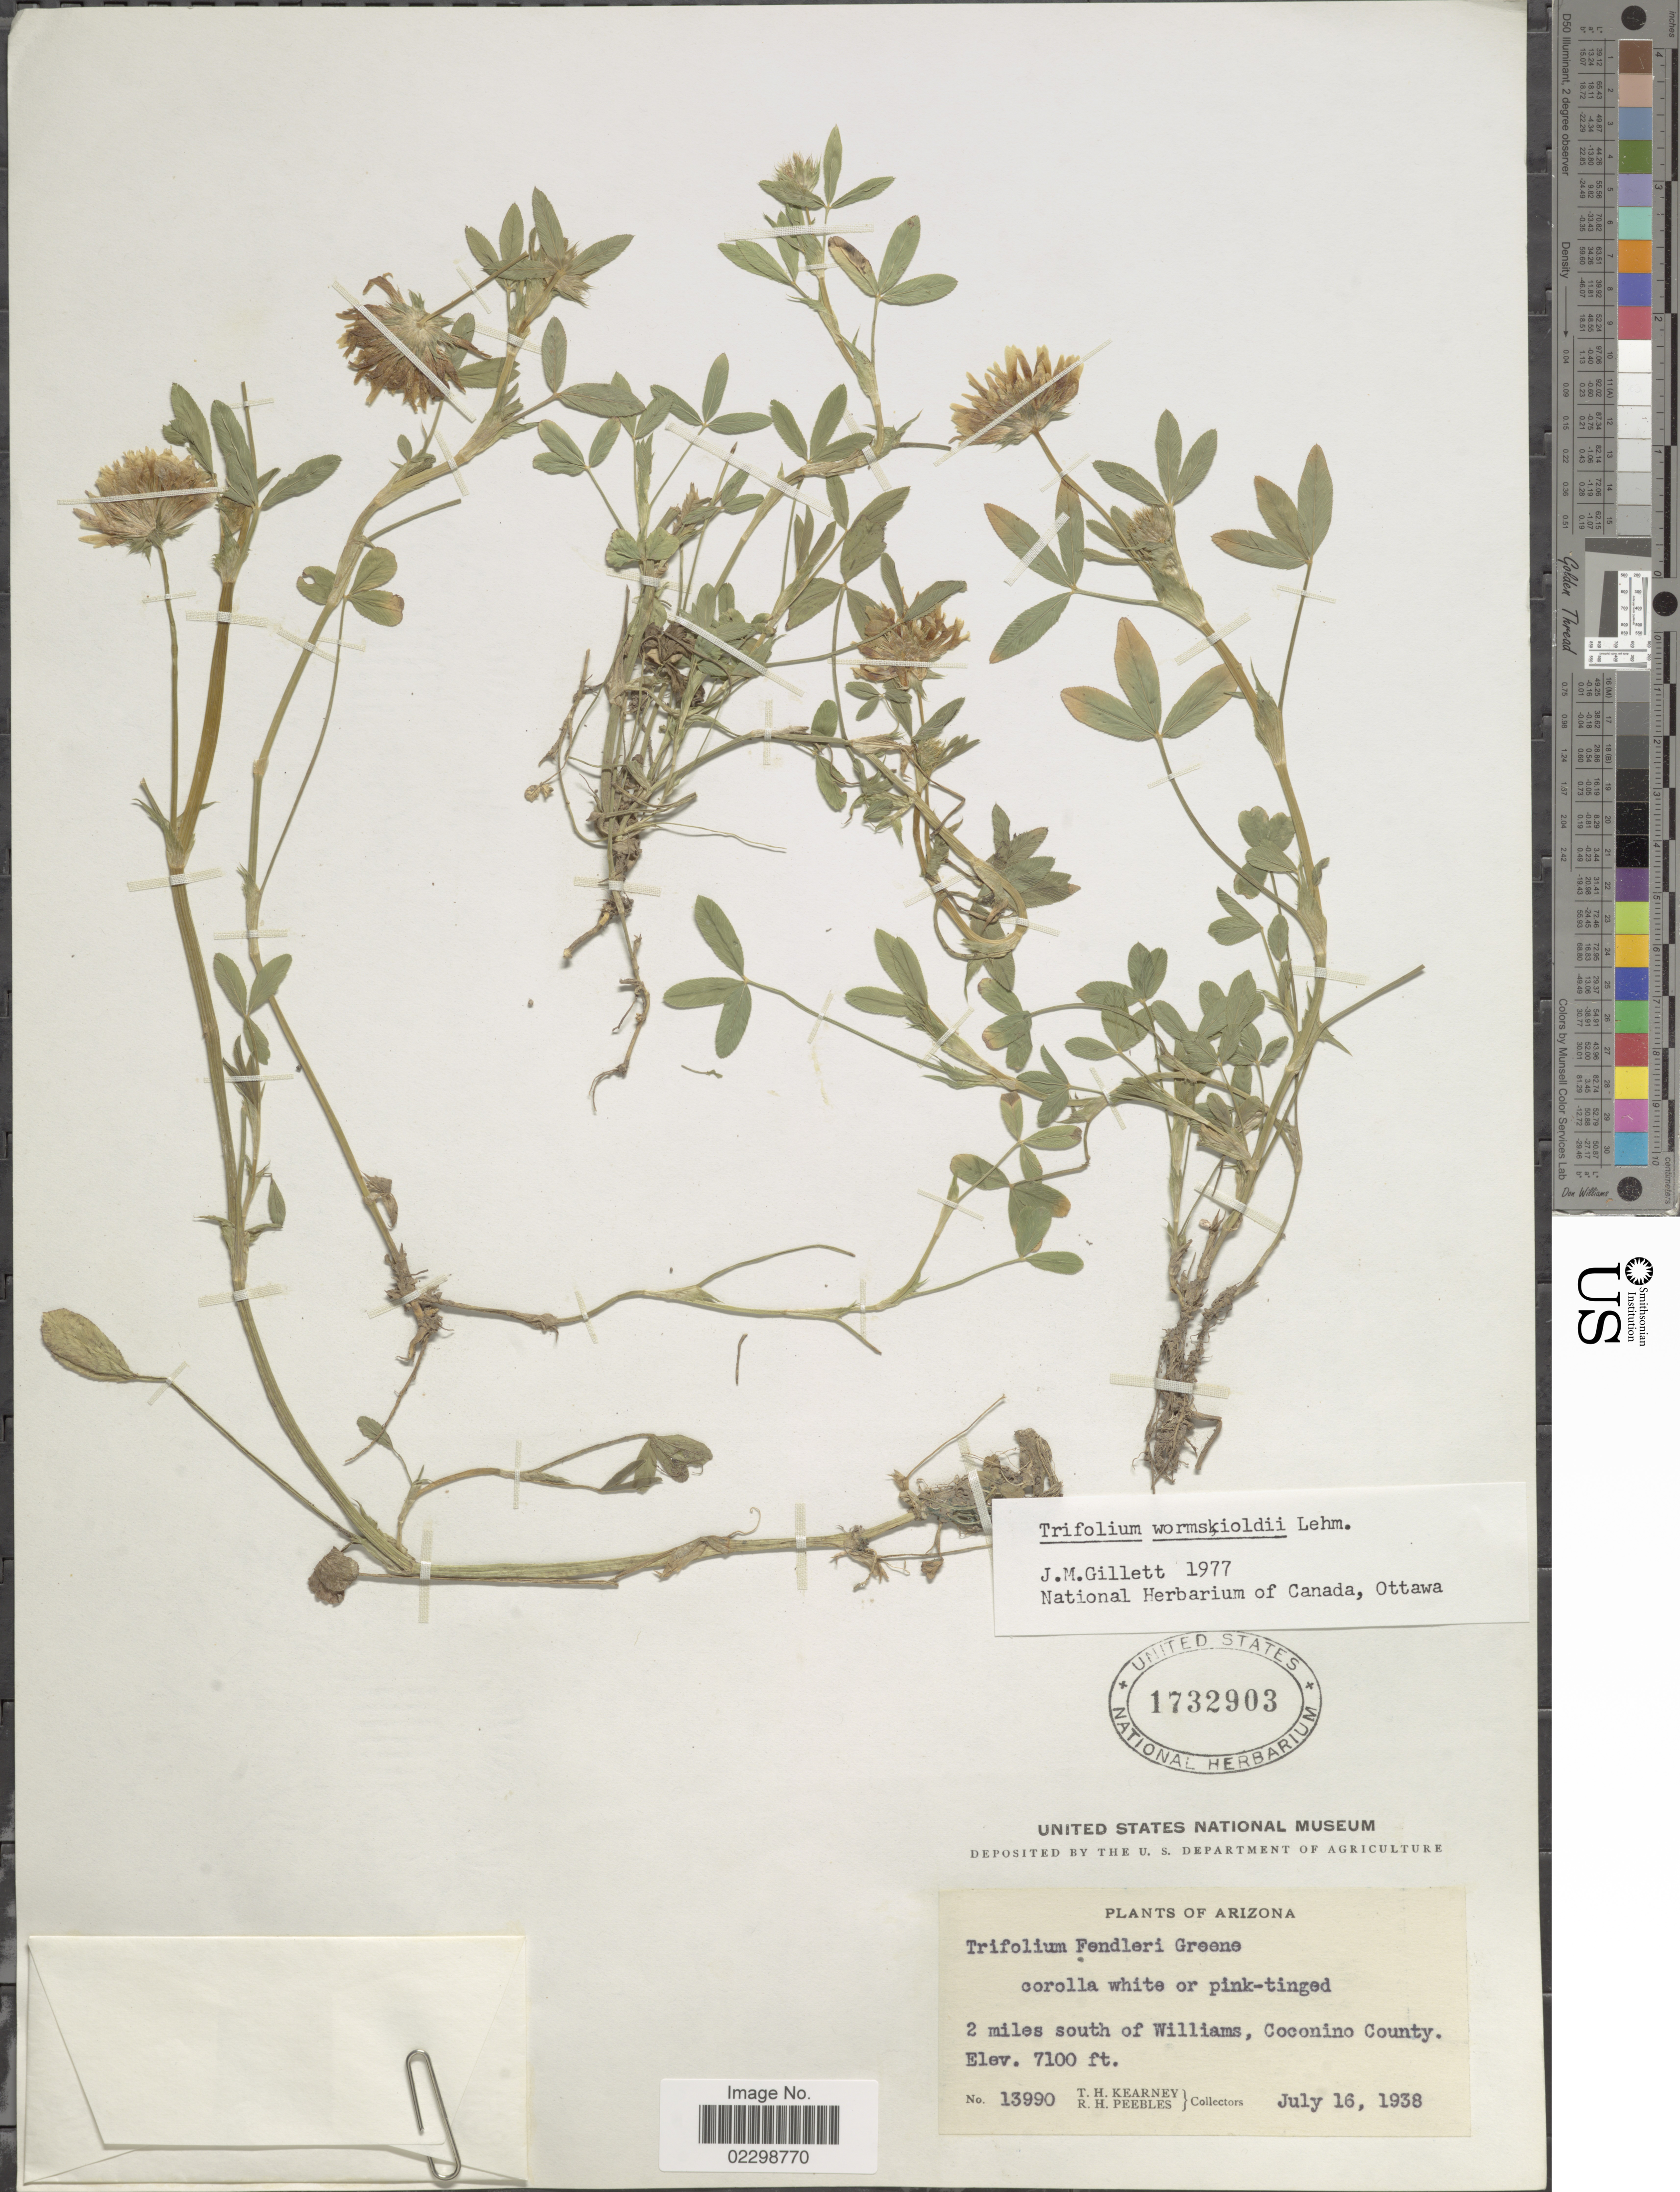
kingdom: Plantae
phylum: Tracheophyta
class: Magnoliopsida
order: Fabales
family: Fabaceae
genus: Trifolium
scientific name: Trifolium wormskioldii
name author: Lehm.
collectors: T. H. Kearney & R. H. Peebles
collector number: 13990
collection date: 1938-07-16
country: United States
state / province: Arizona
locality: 2 miles south of Williams, Cococino County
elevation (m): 2164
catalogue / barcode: US 1732903